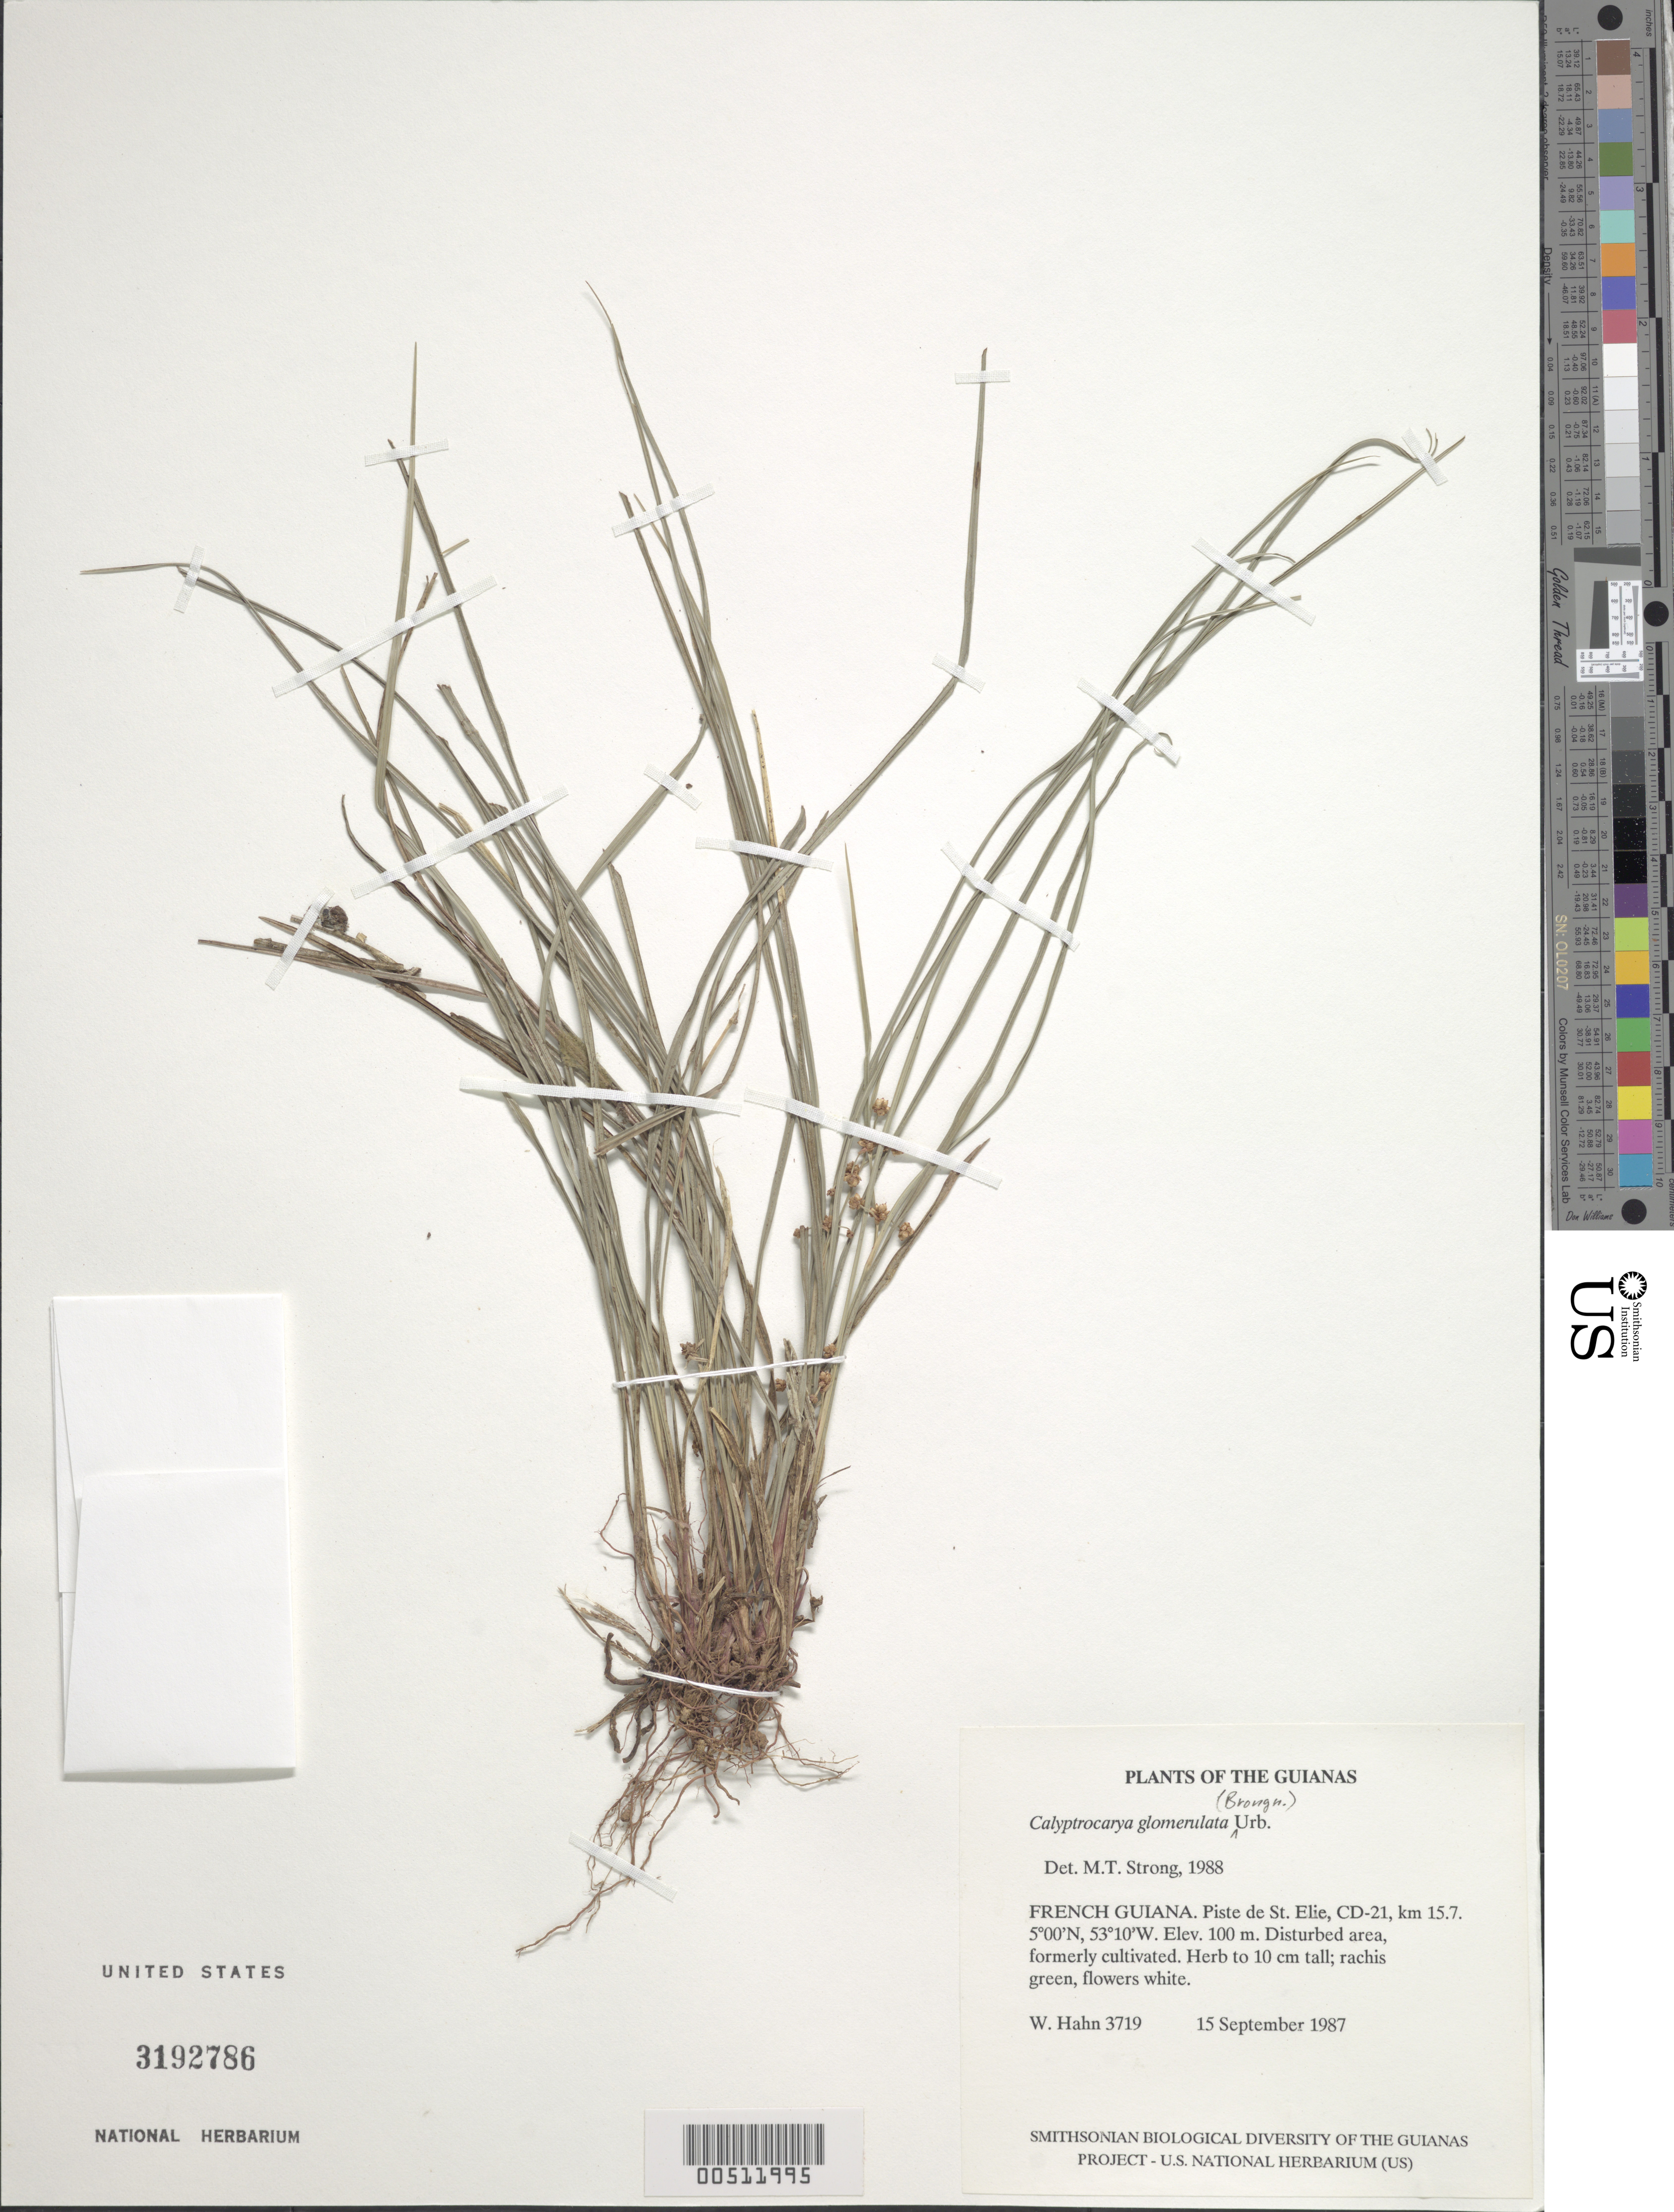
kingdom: Plantae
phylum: Tracheophyta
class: Liliopsida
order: Poales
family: Cyperaceae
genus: Calyptrocarya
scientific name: Calyptrocarya glomerulata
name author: (Brongn.) Urb.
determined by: Strong, M. T., (US), Smithsonian Institution - National Museum of Natural History (UNITED STATES)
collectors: W. Hahn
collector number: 3719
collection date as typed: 15 September 1987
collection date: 1987-09-15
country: French Guiana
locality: Piste de St. Elie, CD-21, km 15.7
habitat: Disturbed area, formerly cultivated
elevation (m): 100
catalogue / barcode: US 3192786